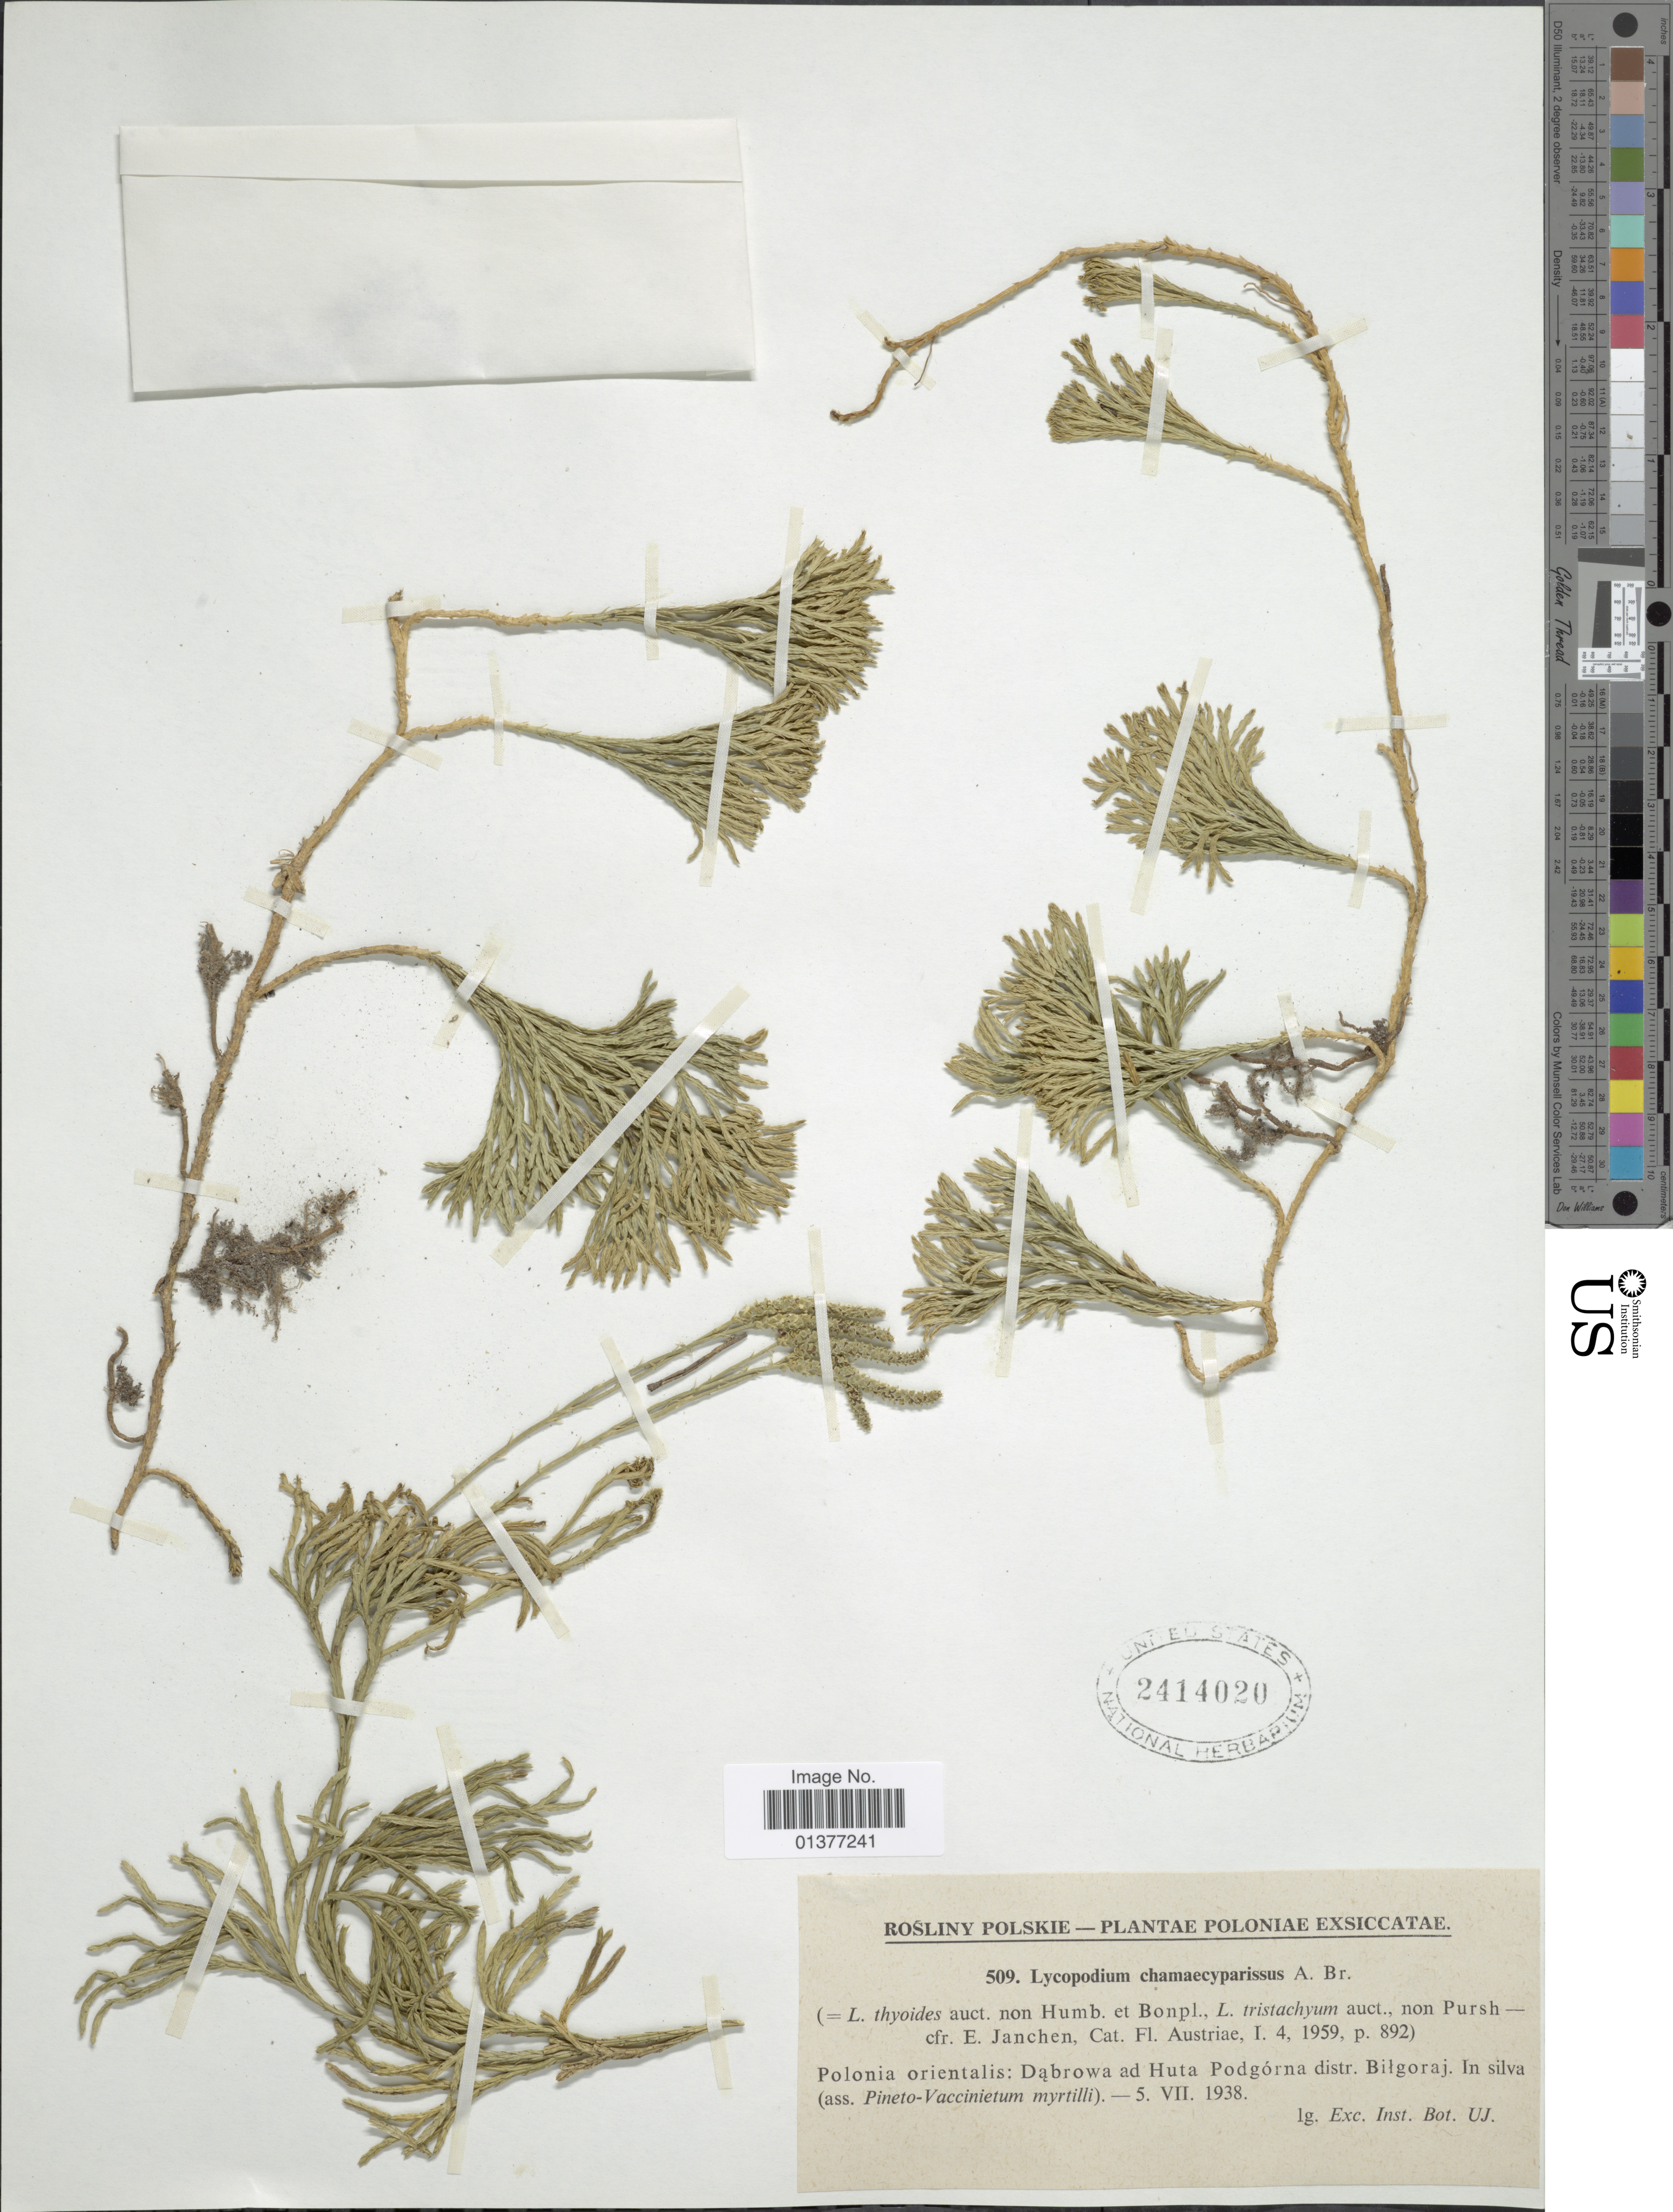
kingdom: Plantae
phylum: Tracheophyta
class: Lycopodiopsida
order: Lycopodiales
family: Lycopodiaceae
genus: Diphasiastrum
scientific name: Diphasiastrum tristachyum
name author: (Pursh) Holub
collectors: ex Inst. Bot. UJ.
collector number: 509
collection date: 1938-07-05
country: Poland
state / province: Lubelskie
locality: Polonia orientalis: Dabrowa ad Huta Podgórna distr. Bilgoraj. in silva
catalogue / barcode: US 2414020